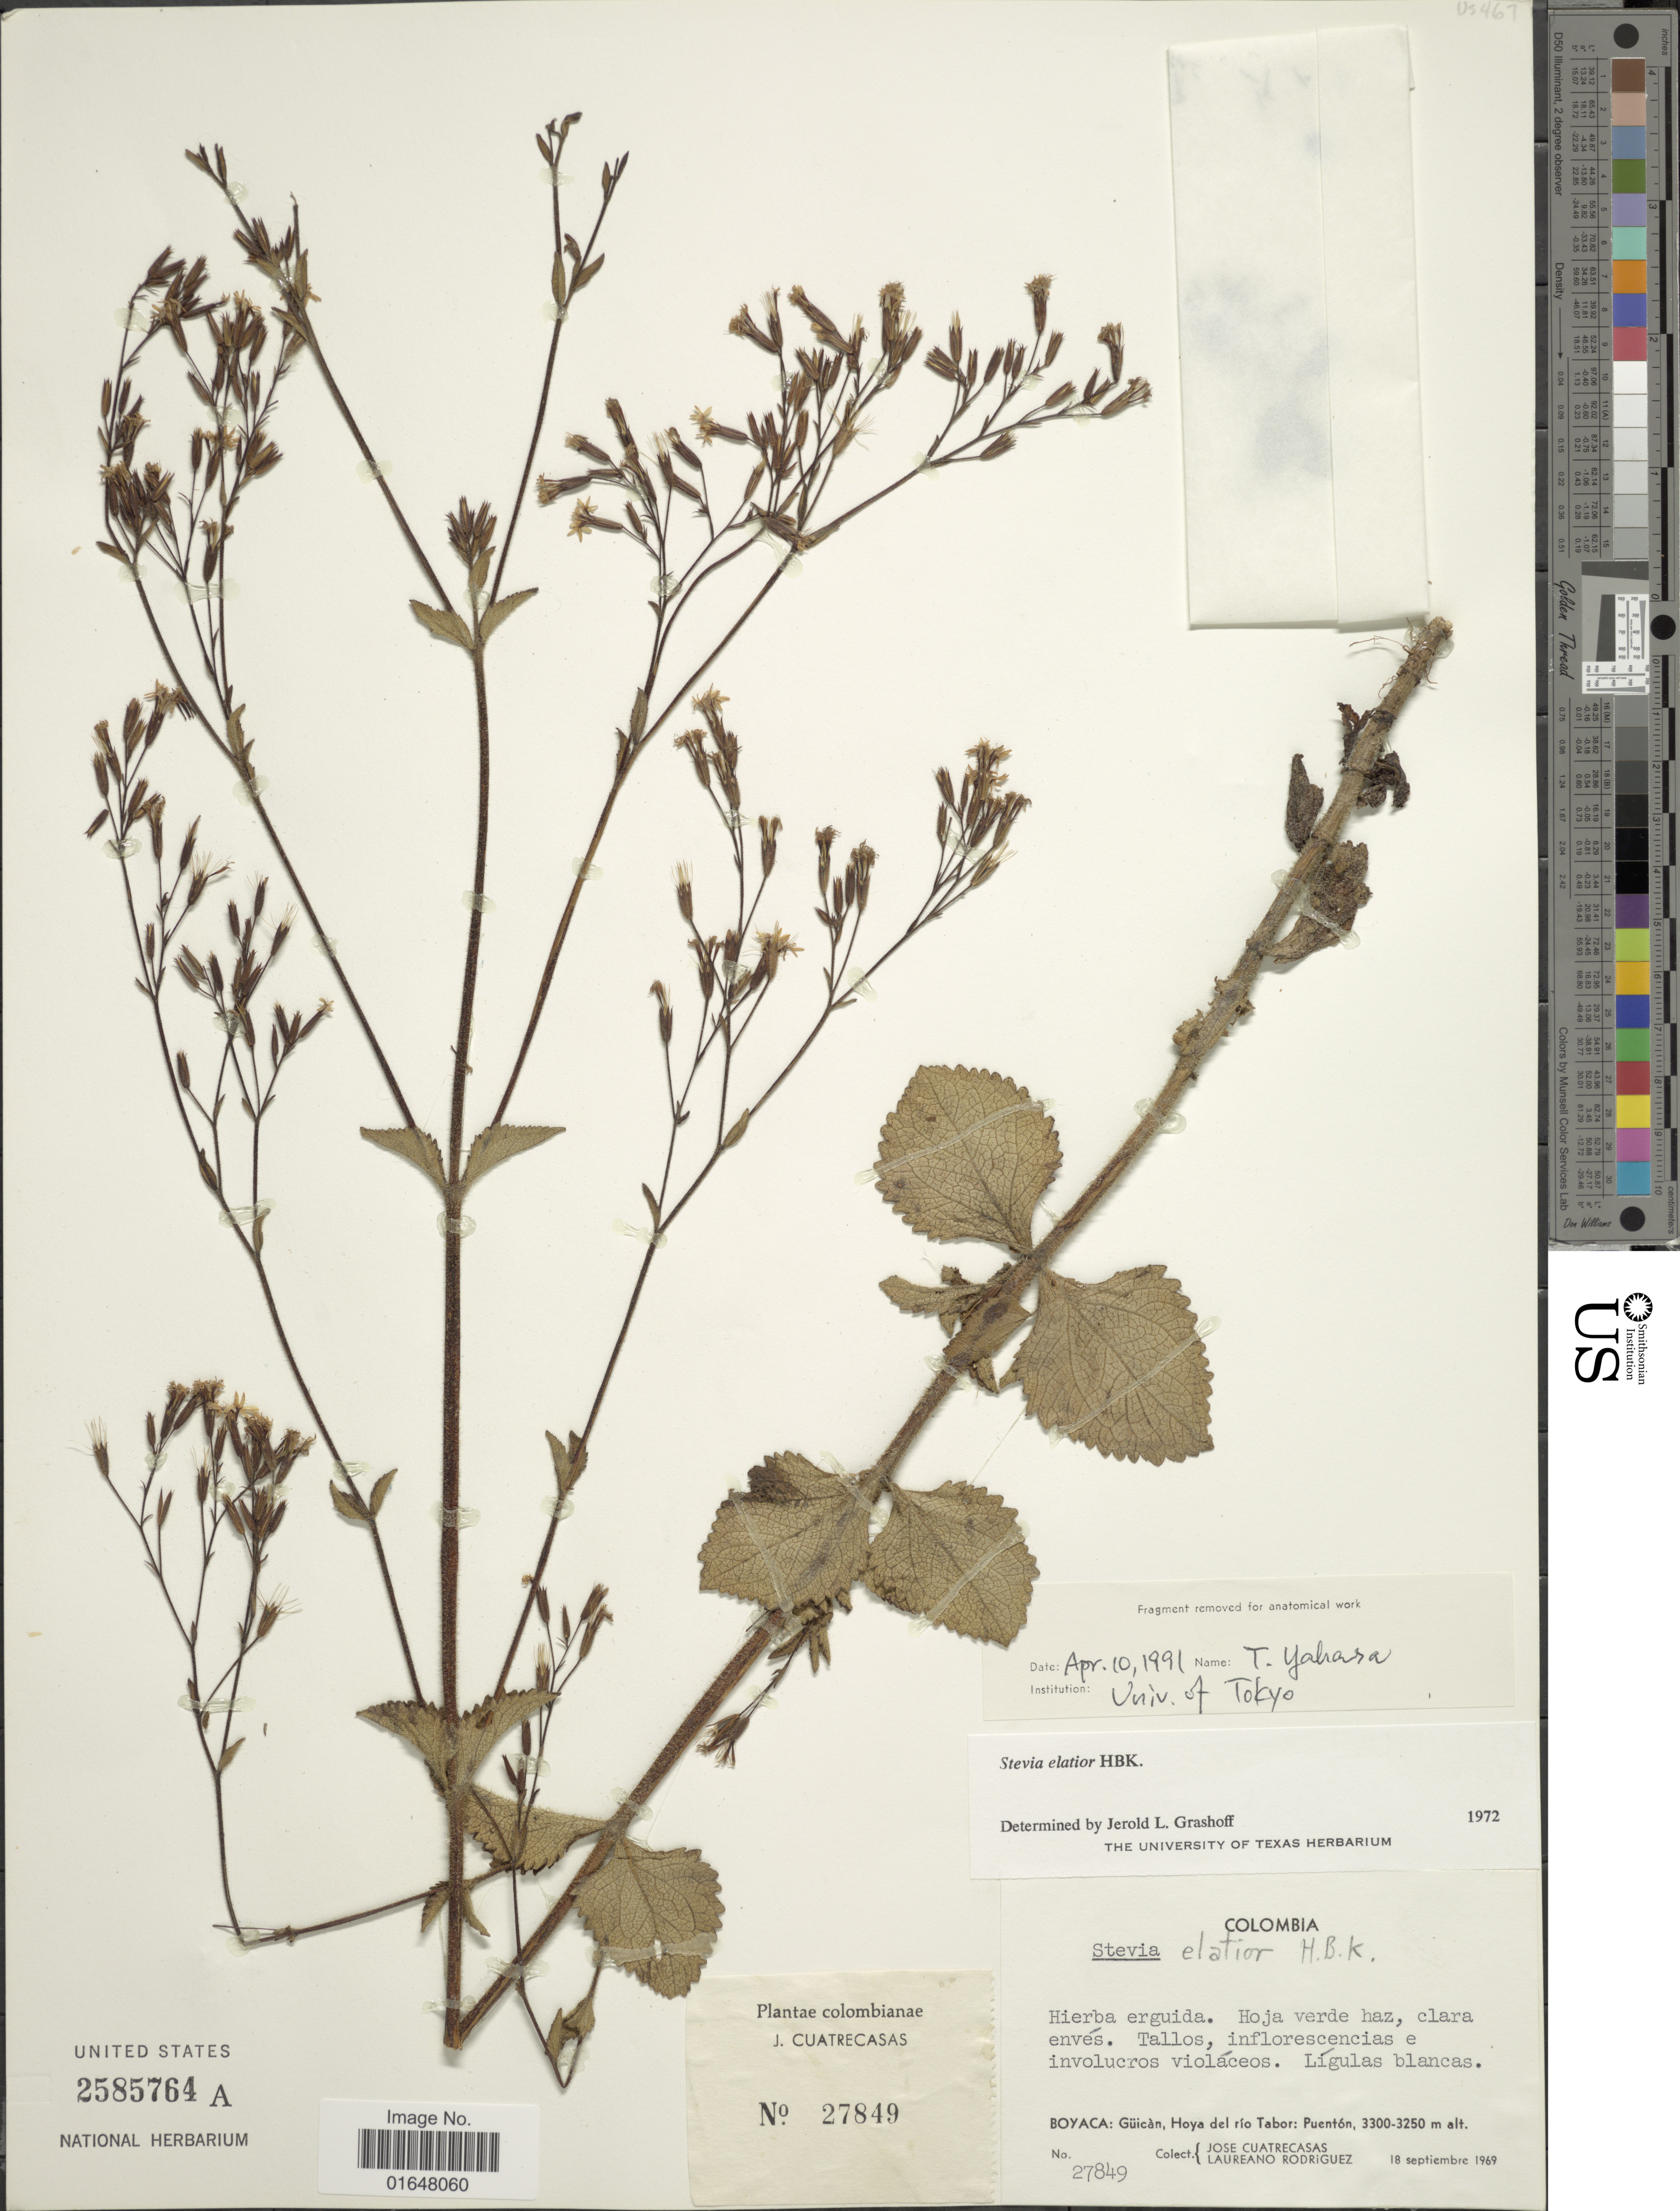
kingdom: Plantae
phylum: Tracheophyta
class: Magnoliopsida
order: Asterales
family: Asteraceae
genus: Stevia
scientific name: Stevia elatior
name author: Kunth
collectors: J. Cuatrecasas & L. Rodriguez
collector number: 27849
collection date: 1969-09-18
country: Colombia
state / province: Boyacá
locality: Guican, Hoya del rio Tabor, Puenton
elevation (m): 3250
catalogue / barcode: US 2585764A